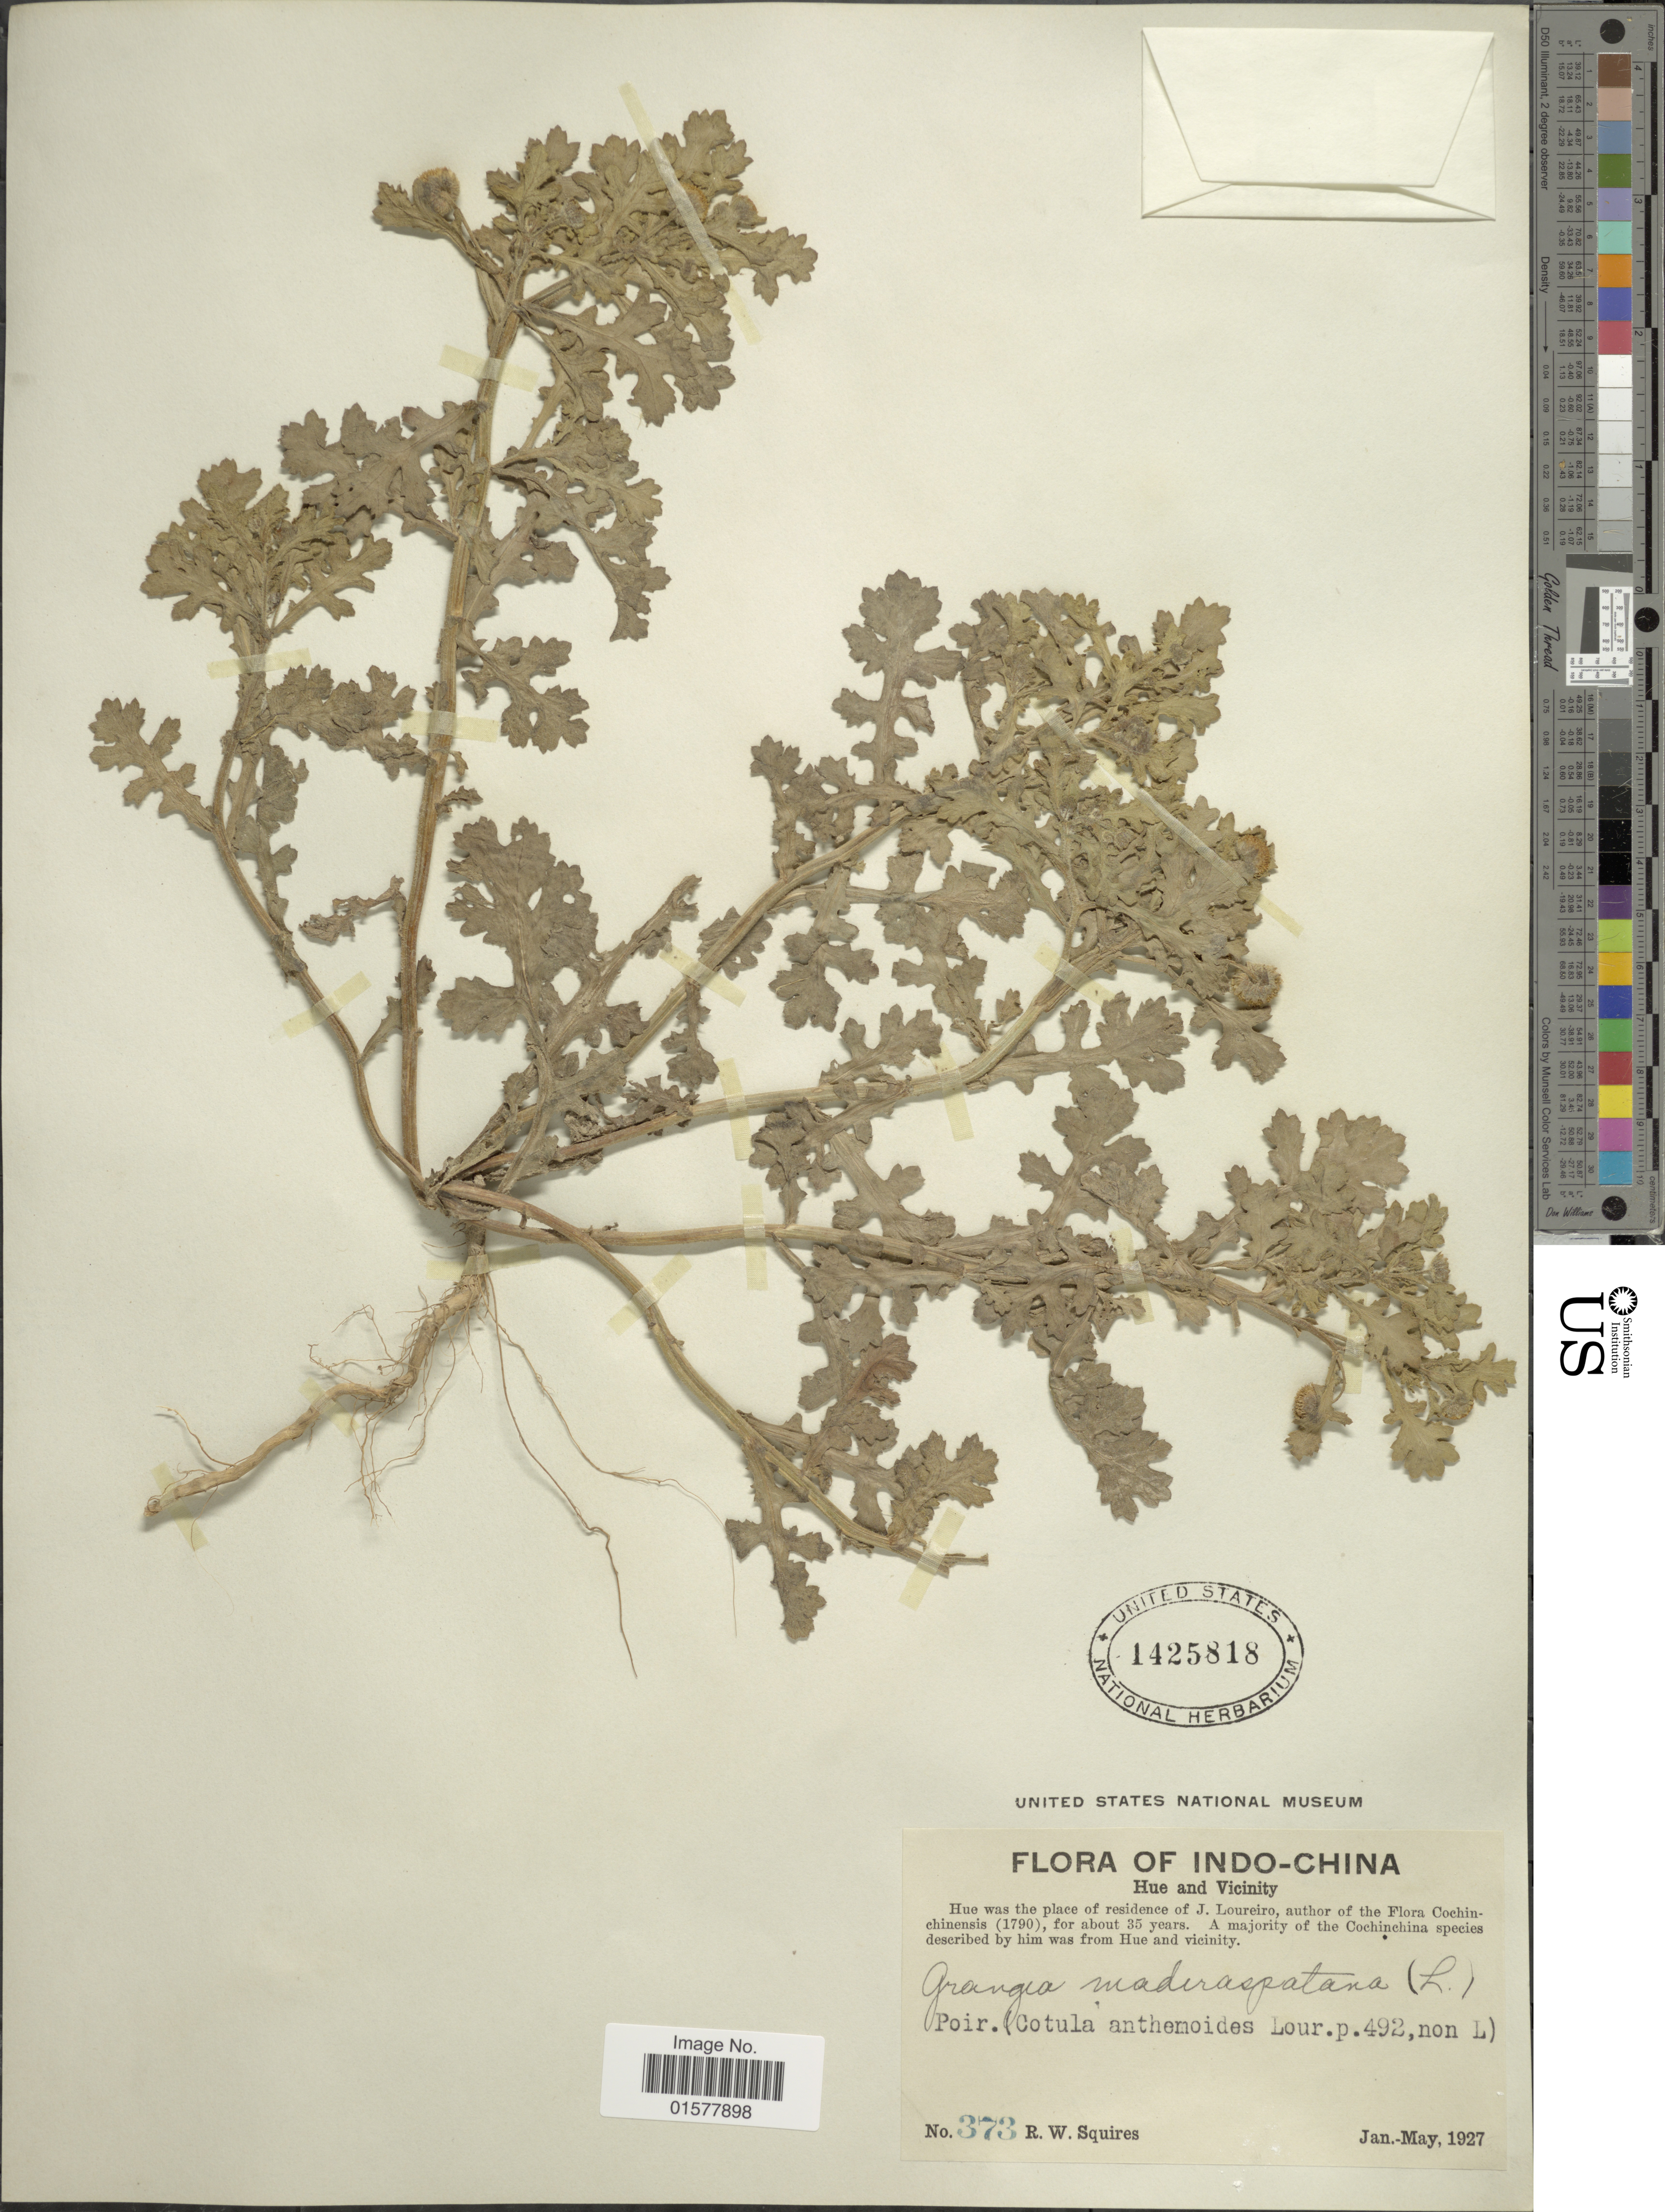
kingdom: Plantae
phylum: Tracheophyta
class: Magnoliopsida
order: Asterales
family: Asteraceae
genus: Grangea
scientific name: Grangea maderaspatana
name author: (L.) Poir.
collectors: R. Squires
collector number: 373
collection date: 1927-01/1927-05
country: Vietnam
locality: Indo-China, Hue and Vicinity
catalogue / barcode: US 1425818